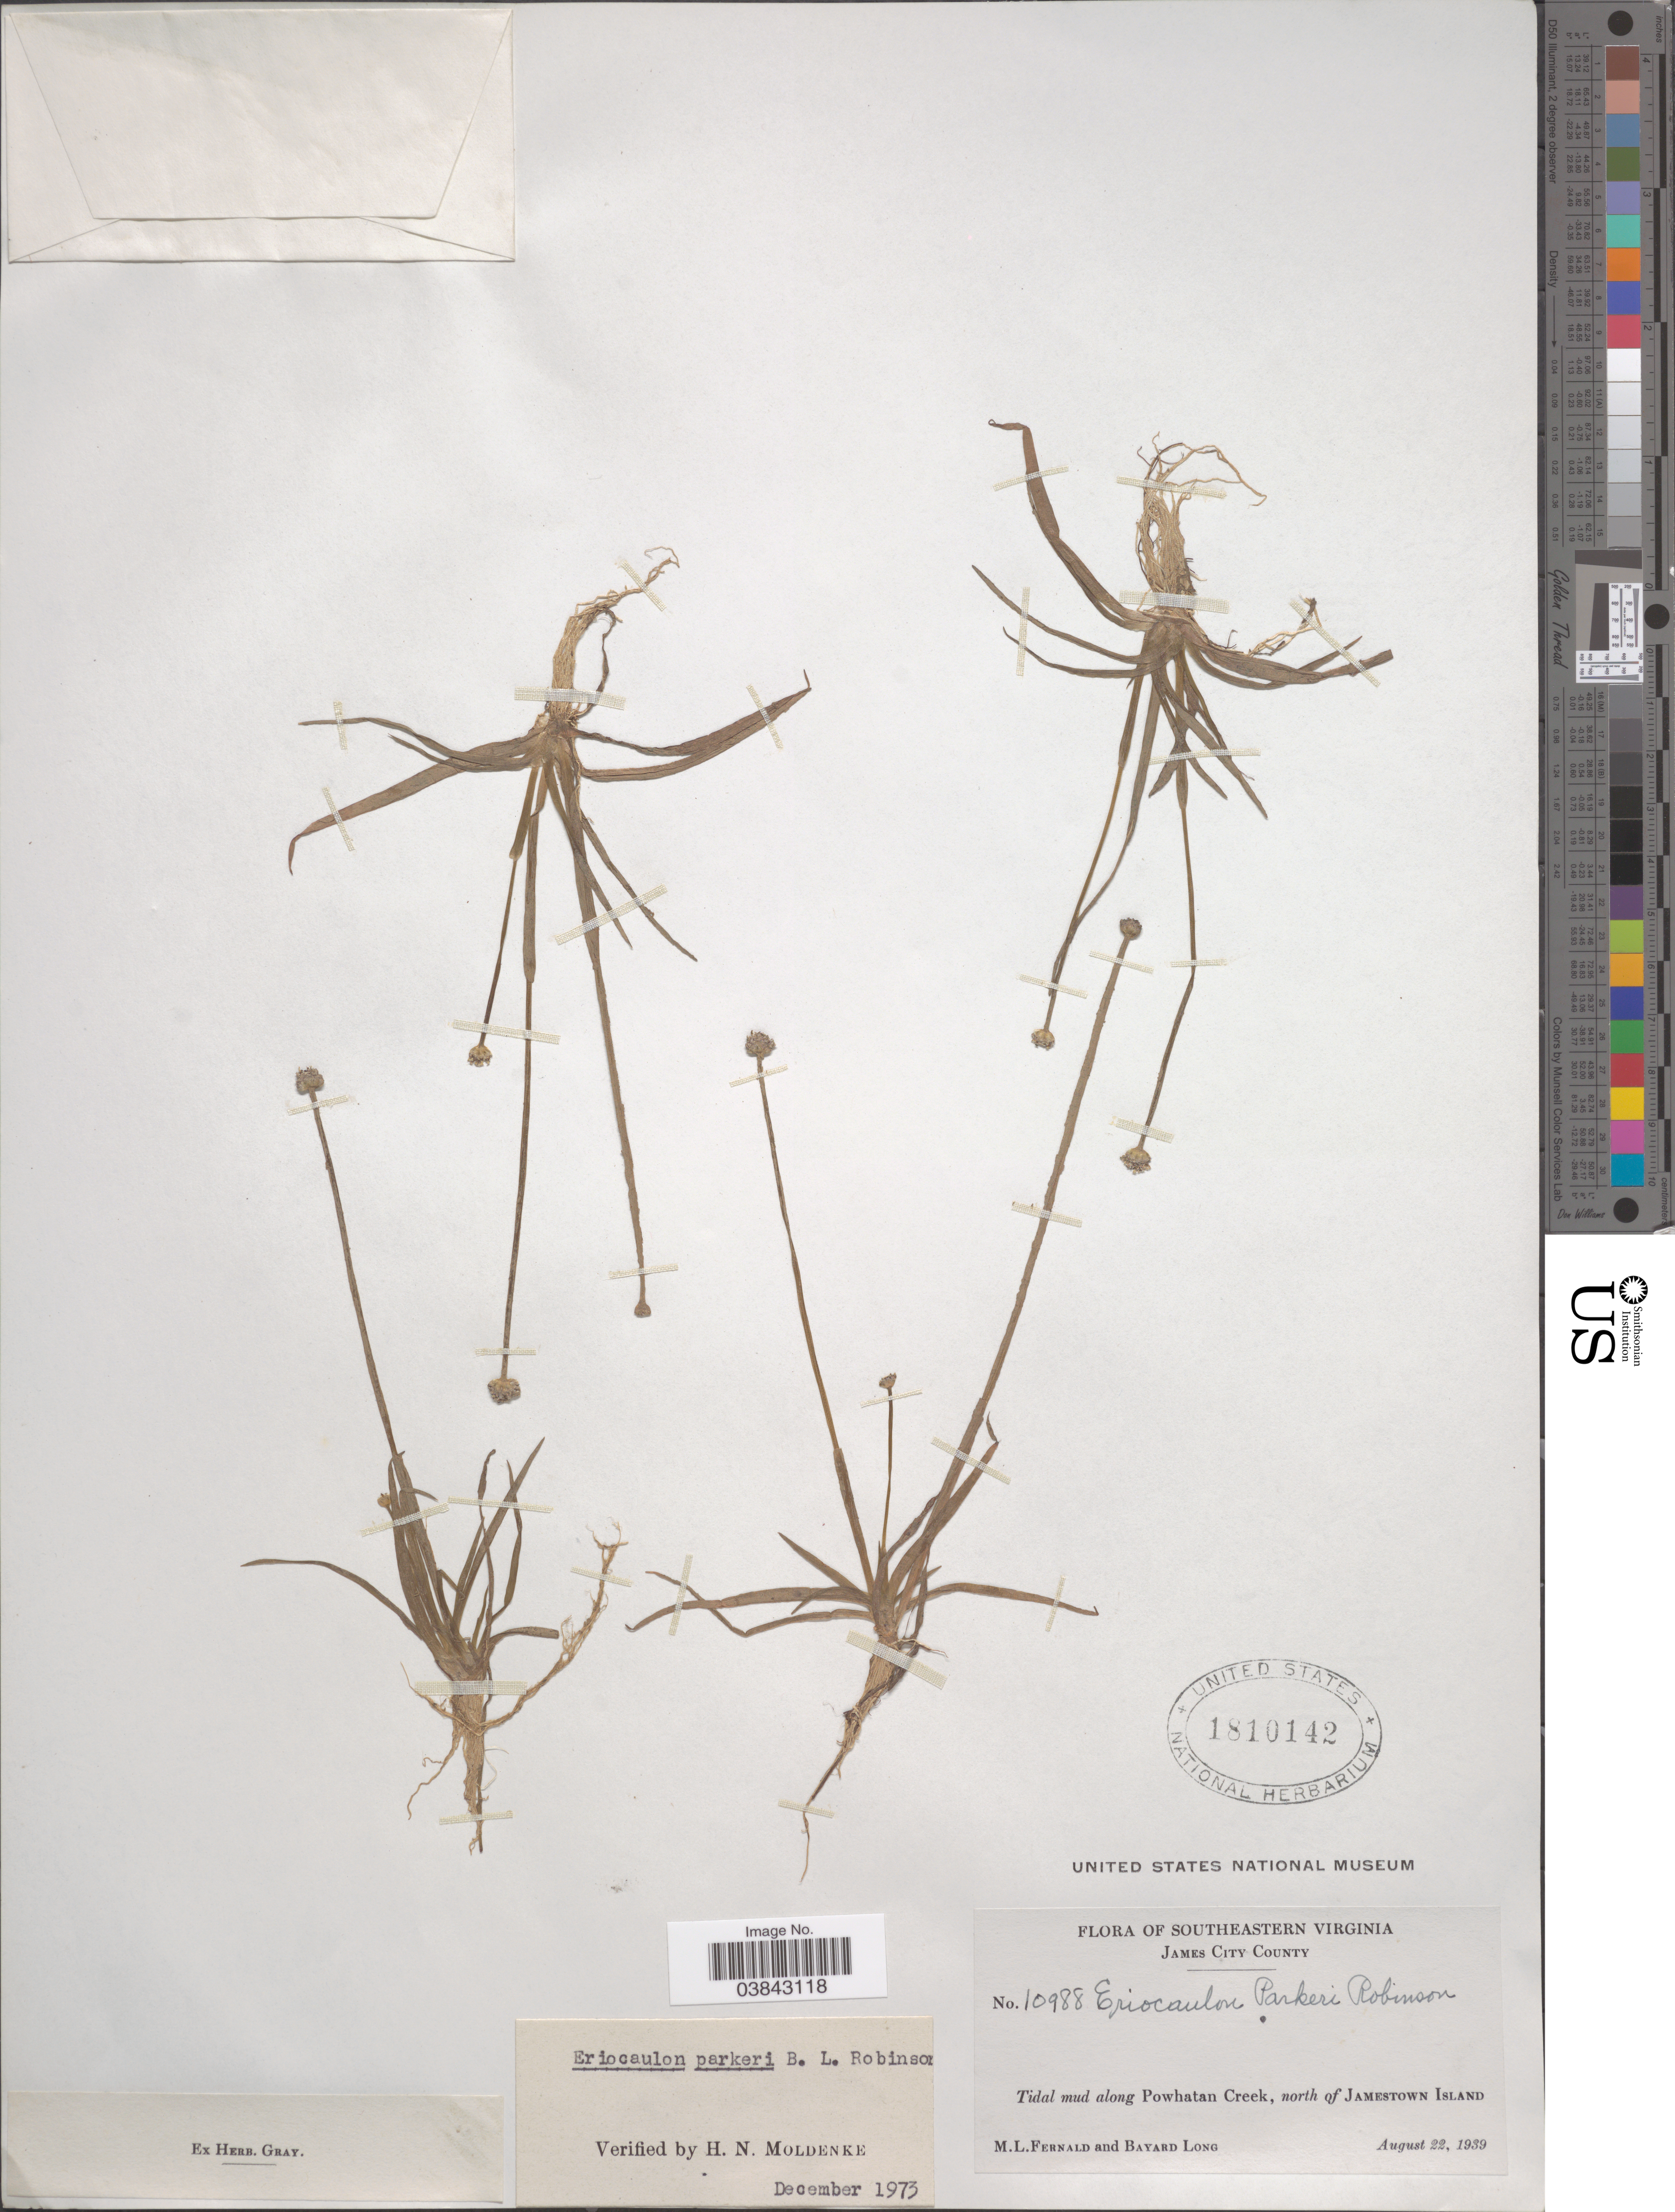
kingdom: Plantae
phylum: Tracheophyta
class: Liliopsida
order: Poales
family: Eriocaulaceae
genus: Eriocaulon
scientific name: Eriocaulon parkeri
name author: B.L. Rob.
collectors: M. L. Fernald & B. Long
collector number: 10988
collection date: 1939-08-22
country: United States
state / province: Virginia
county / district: James City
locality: Southeastern Virginia. James City County. Along Powhatan Creek, north of Jamestown Island.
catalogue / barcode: US 1810142